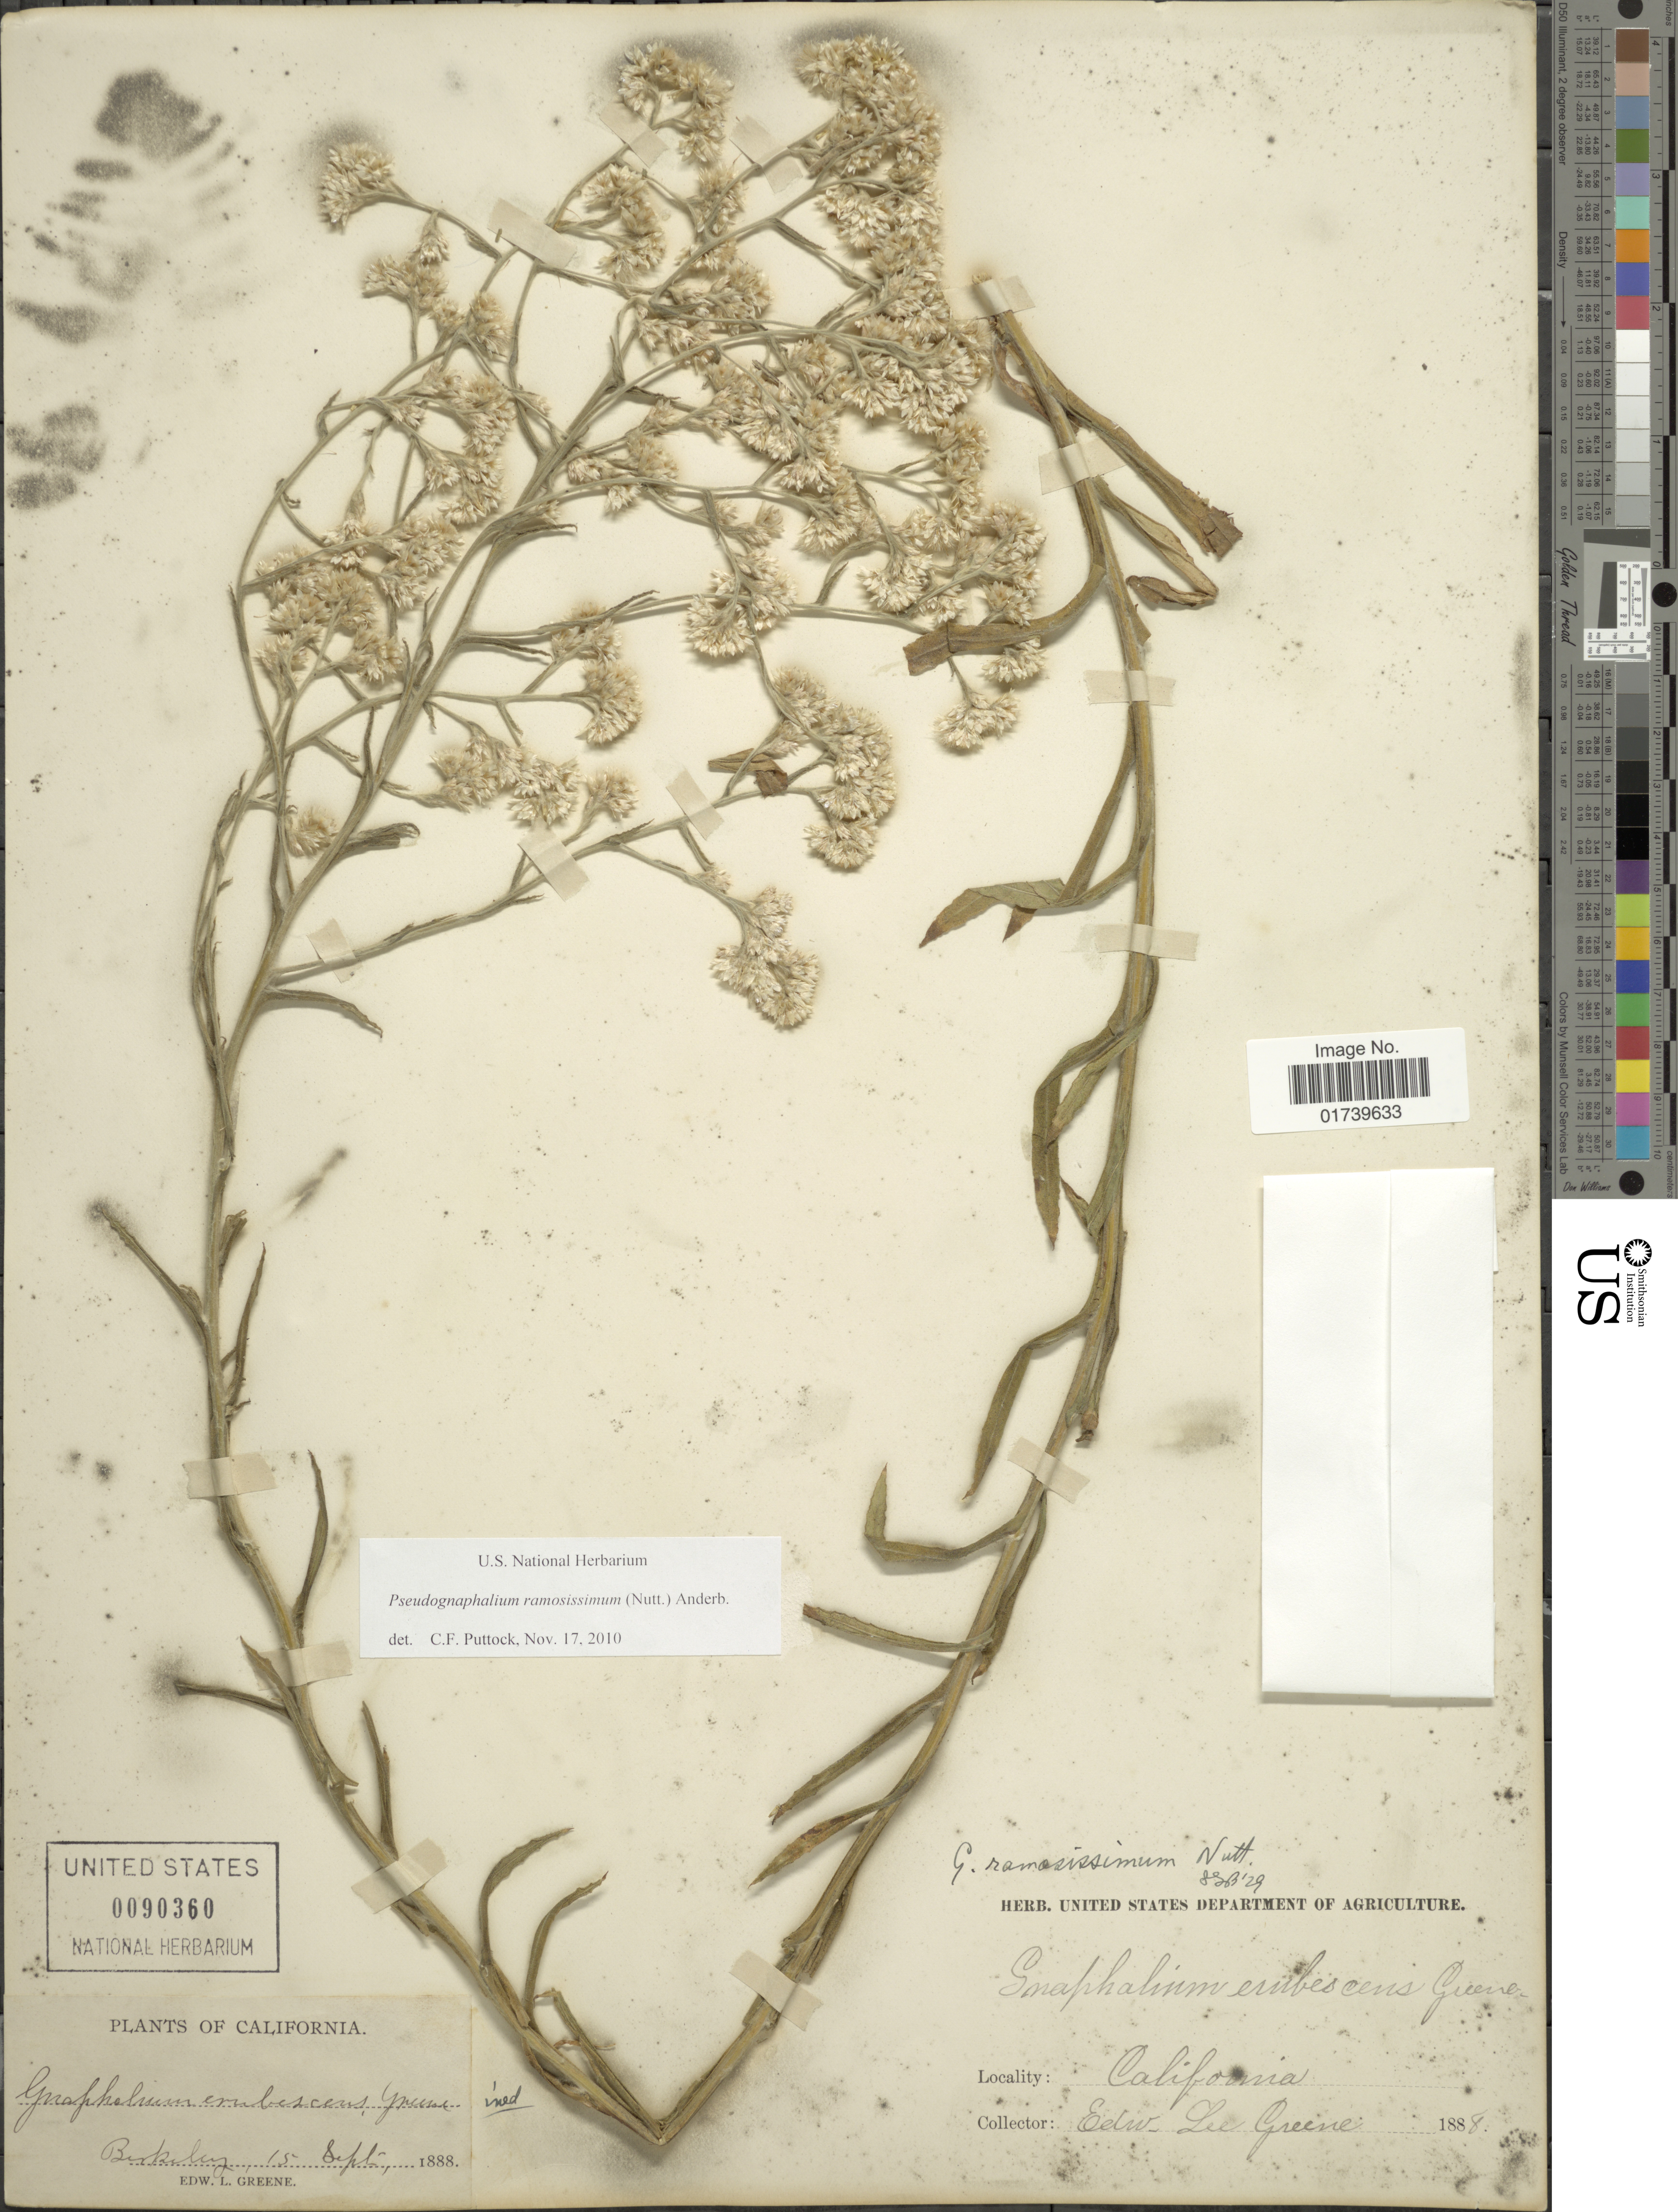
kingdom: Plantae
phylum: Tracheophyta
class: Magnoliopsida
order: Asterales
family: Asteraceae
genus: Pseudognaphalium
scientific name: Pseudognaphalium ramosissimum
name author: (Nutt.) Anderb.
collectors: E. L. Greene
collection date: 1888-09-15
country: United States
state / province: California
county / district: Alameda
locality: Berkeley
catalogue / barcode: US 90360